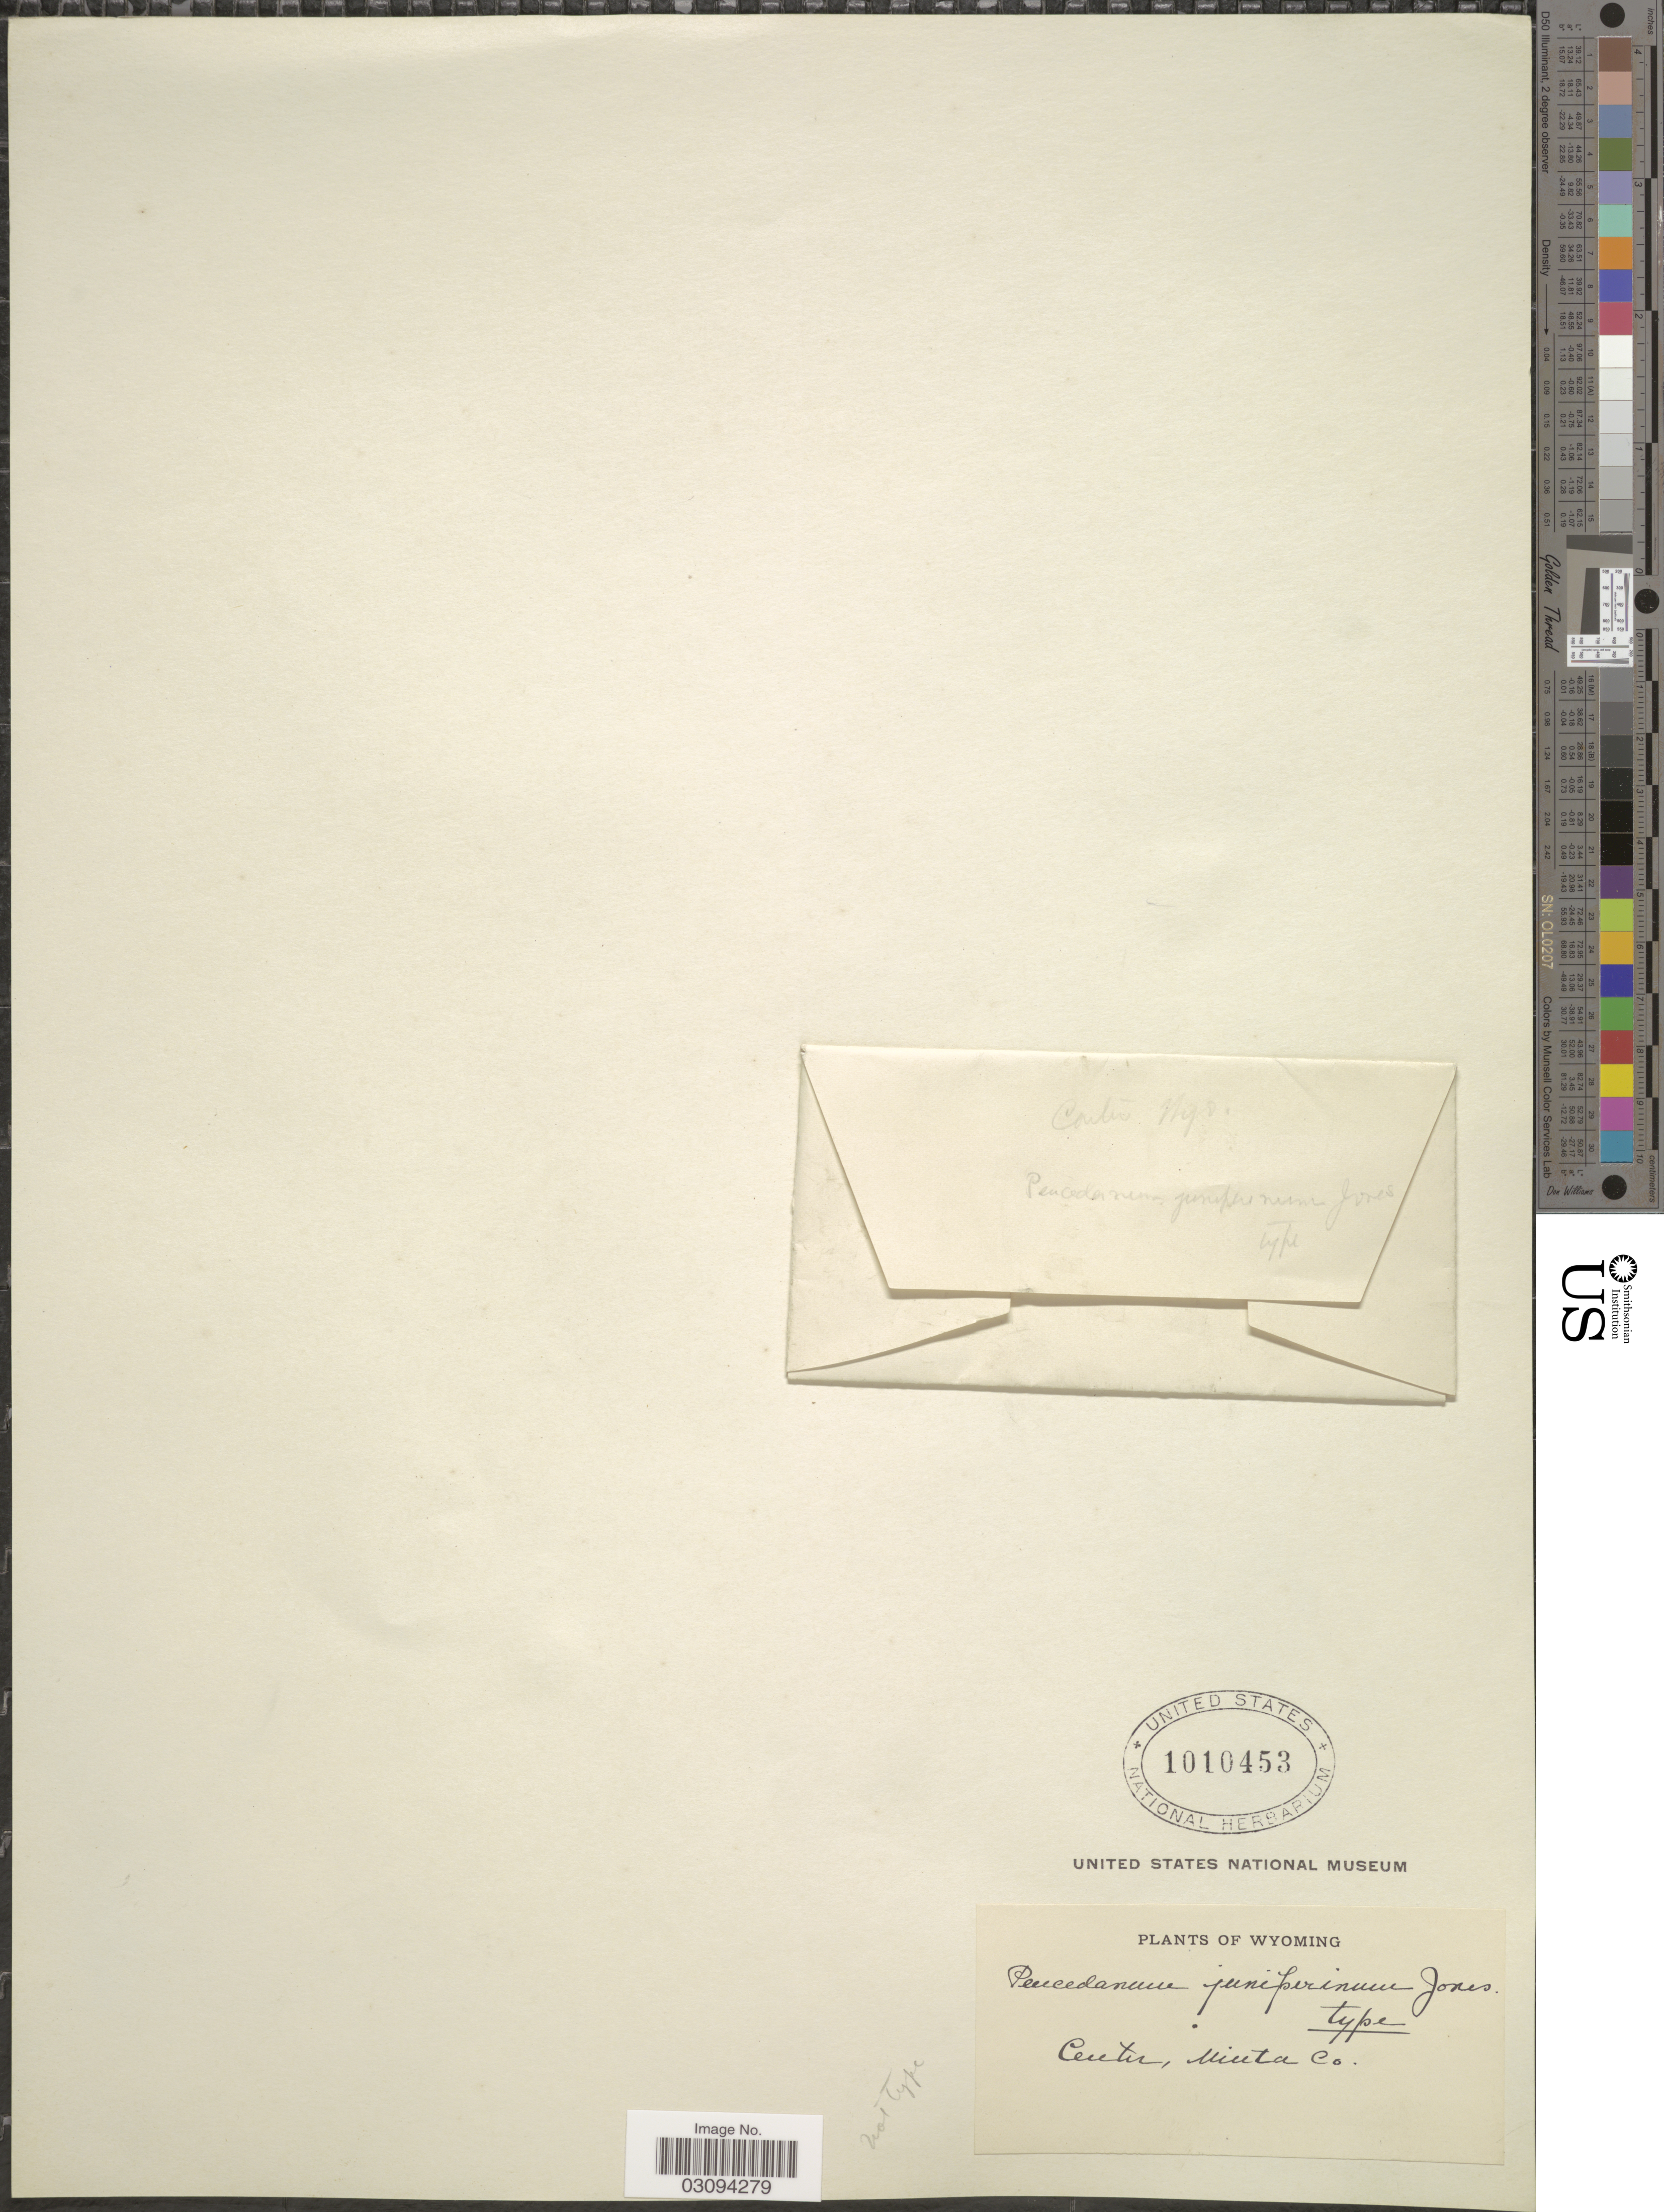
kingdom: Plantae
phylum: Tracheophyta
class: Magnoliopsida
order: Apiales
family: Apiaceae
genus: Lomatium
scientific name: Lomatium juniperinum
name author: (M.E. Jones) J.M. Coult. & Rose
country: United States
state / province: Wyoming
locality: Center, Uinta Co.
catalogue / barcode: US 1010453